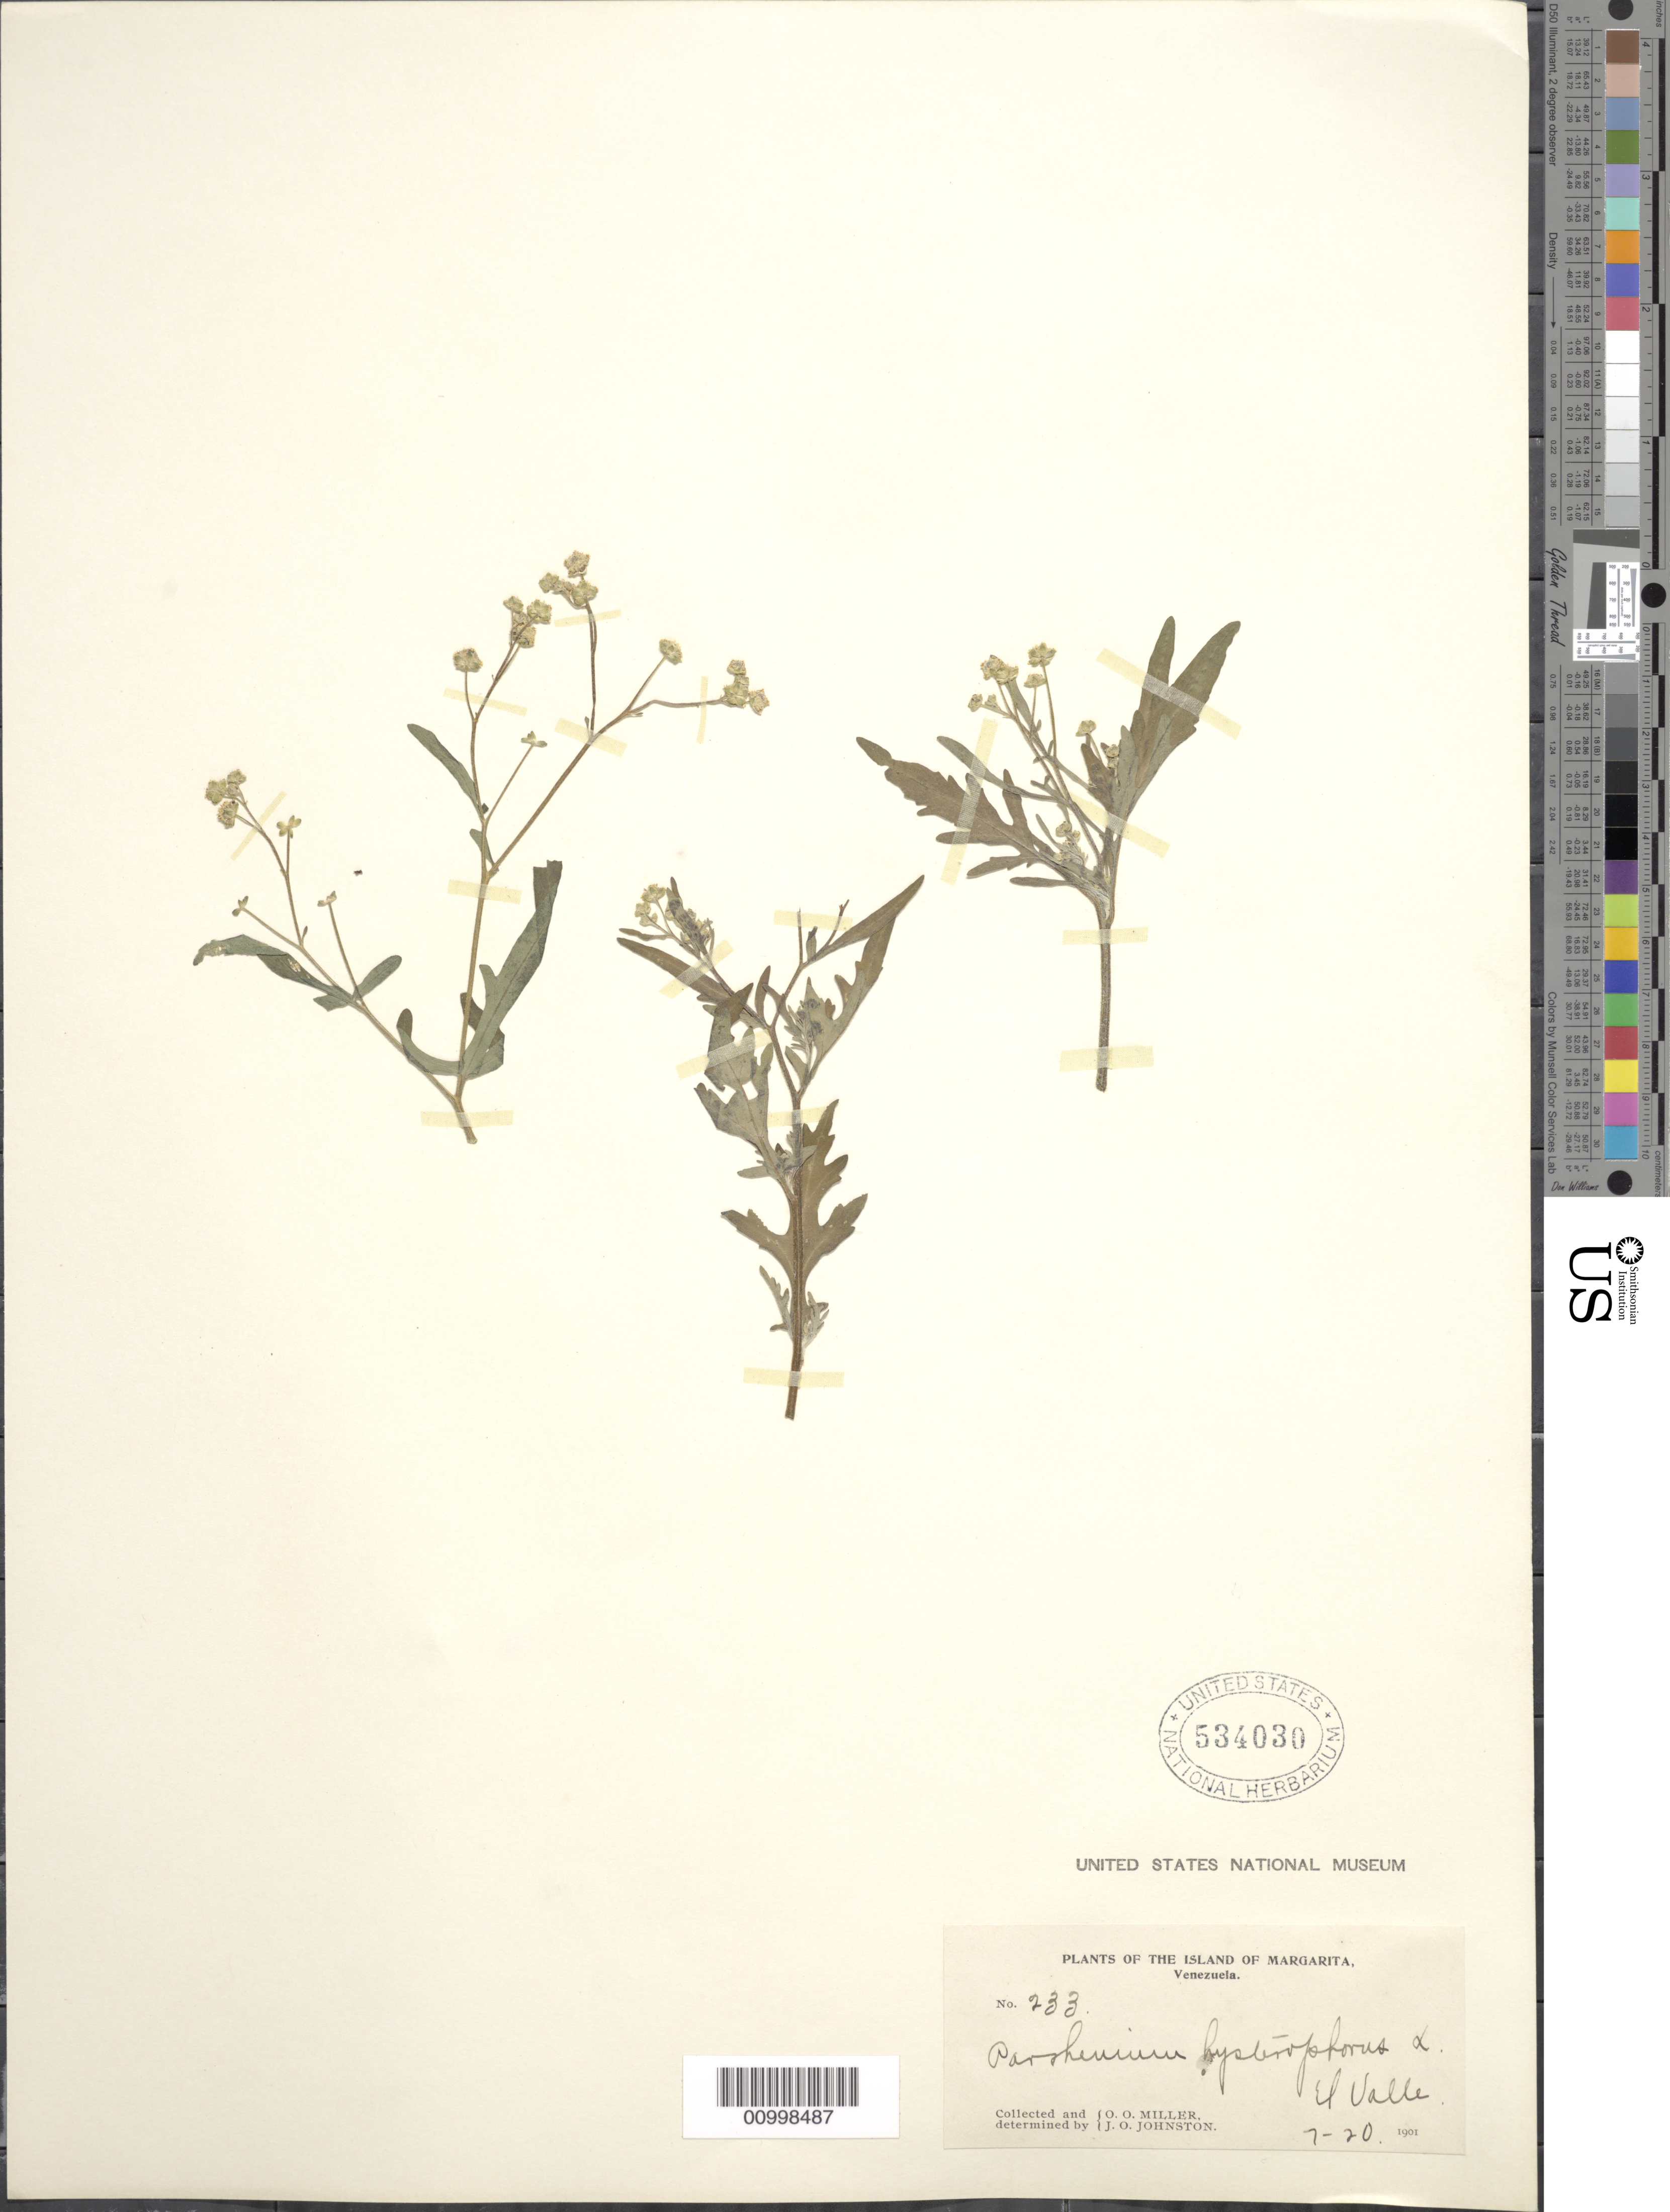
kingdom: Plantae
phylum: Tracheophyta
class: Magnoliopsida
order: Asterales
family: Asteraceae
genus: Parthenium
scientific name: Parthenium hysterophorus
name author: L.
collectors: O. O. Miller & J. Johnston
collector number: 233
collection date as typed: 20 Jul 1901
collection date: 1901-07-20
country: Venezuela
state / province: Nueva Esparta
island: Margarita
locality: El Valle.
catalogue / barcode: US 534030